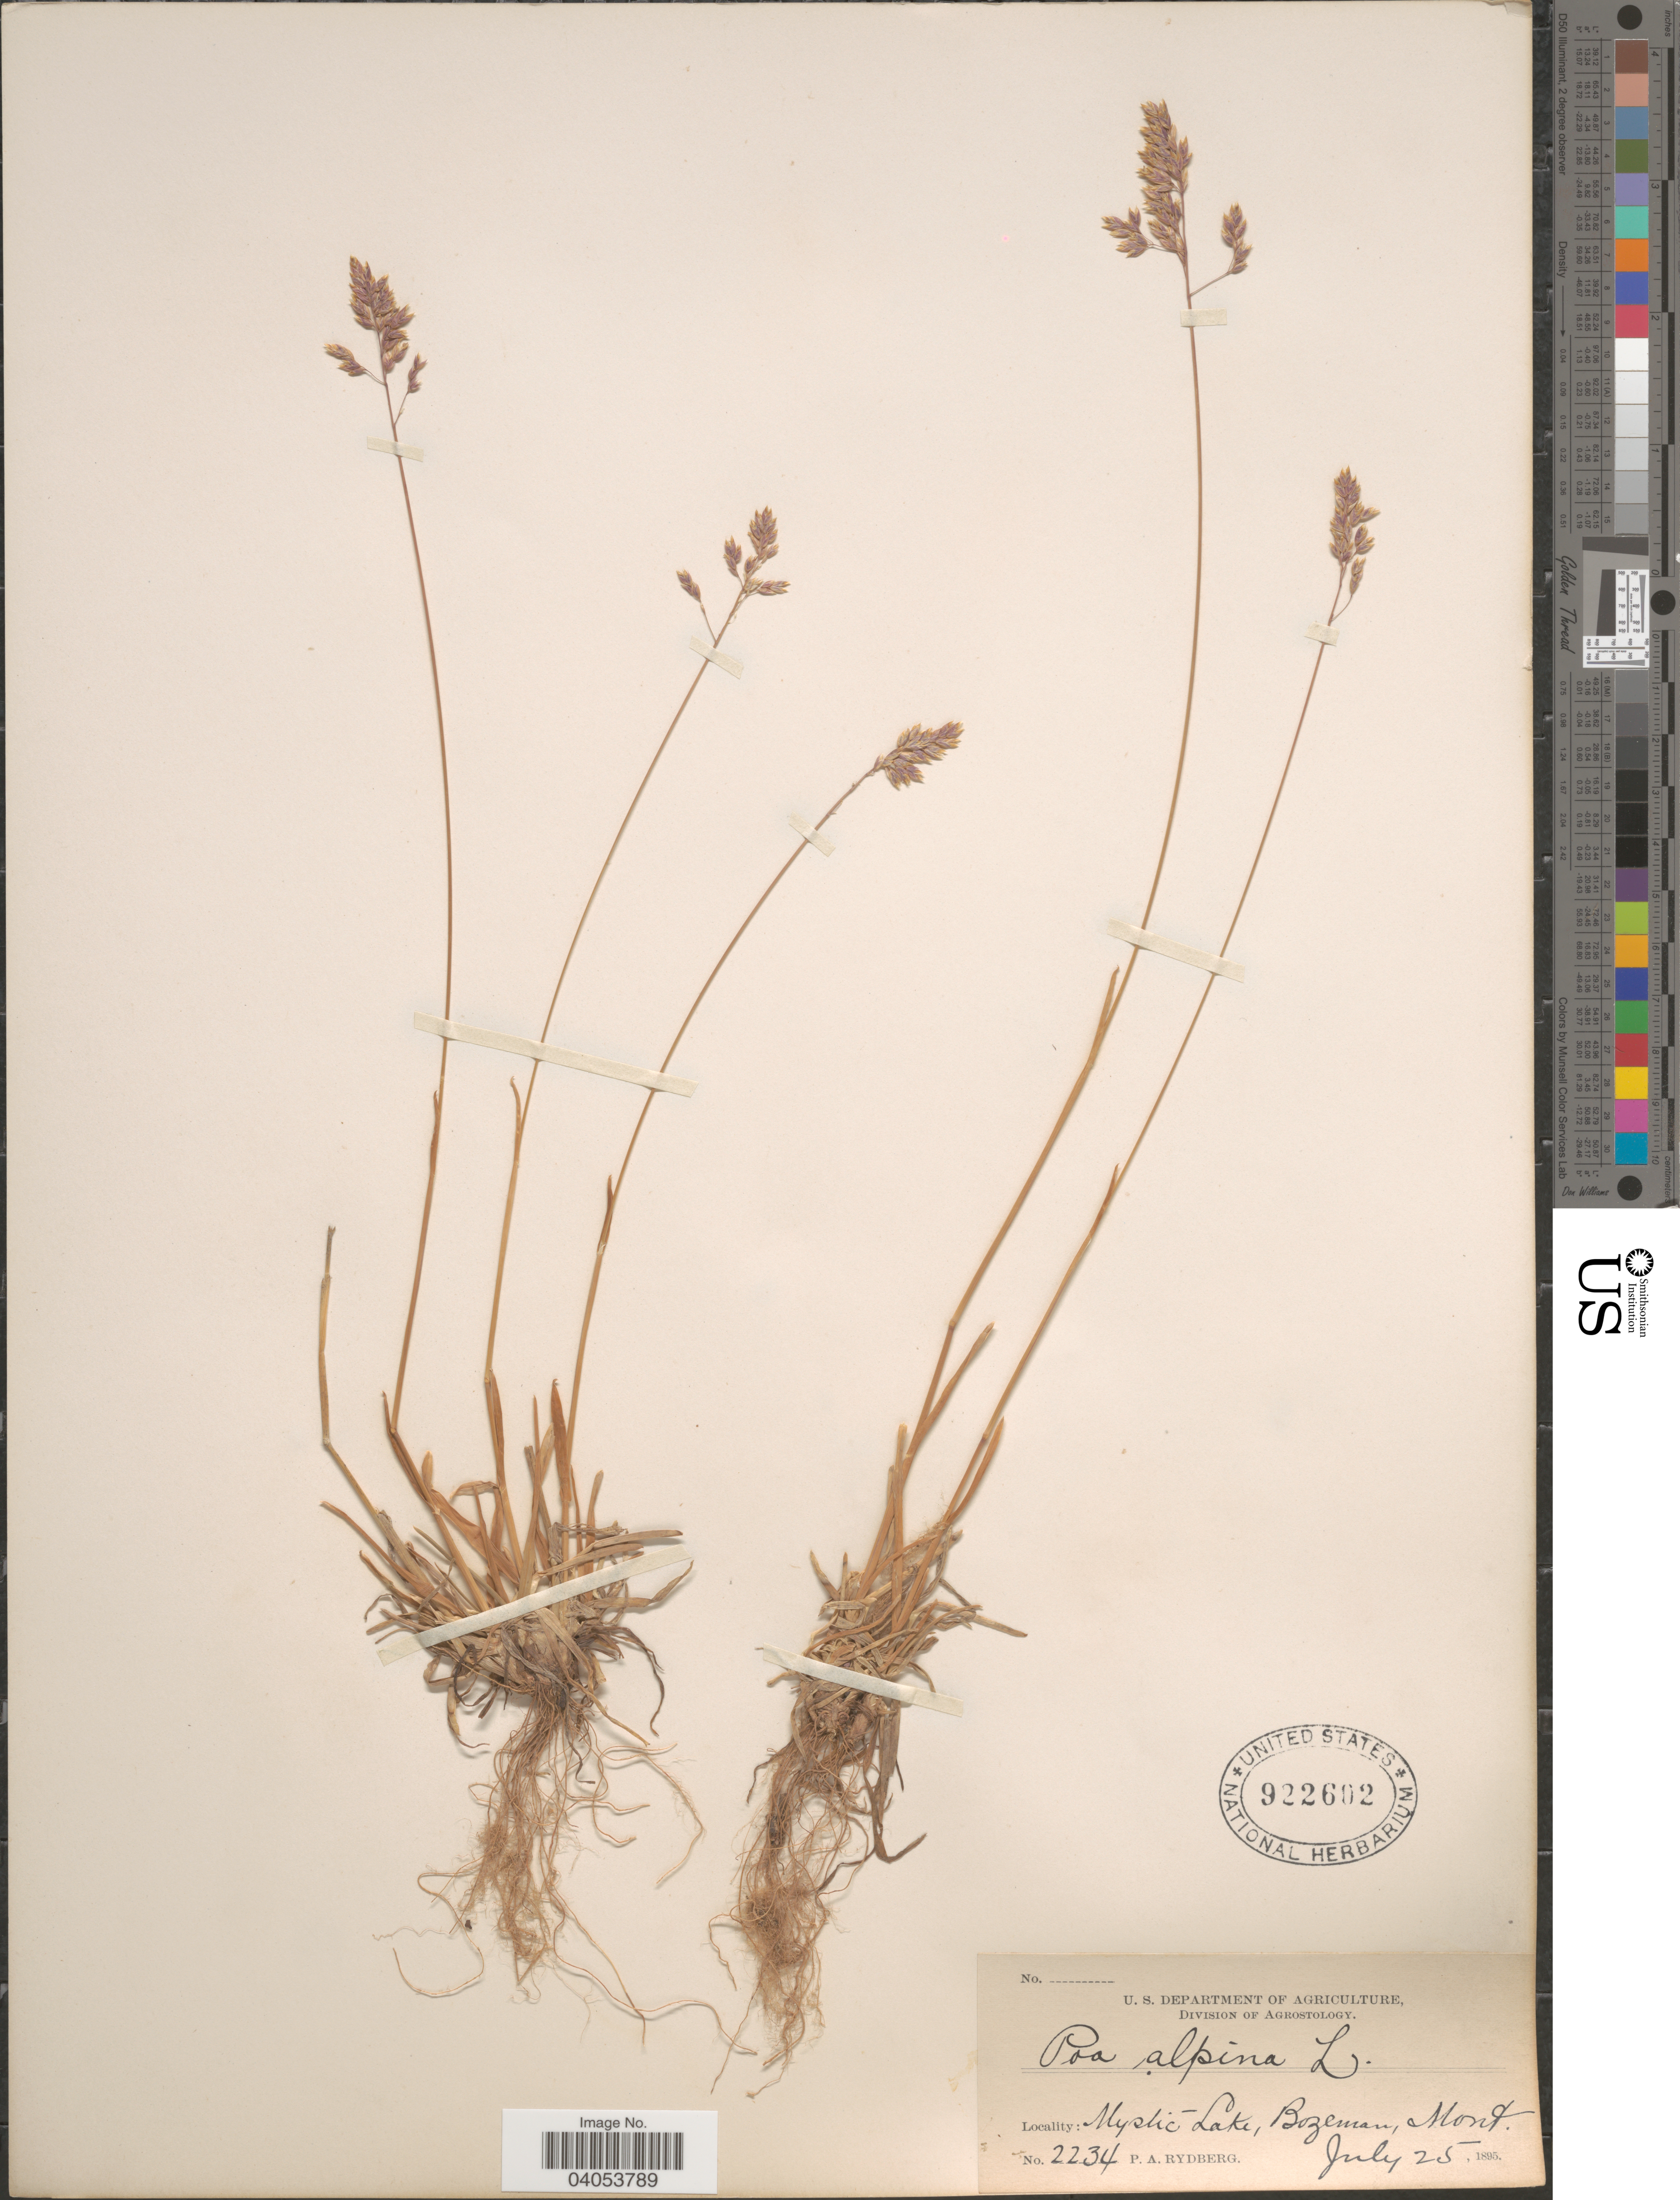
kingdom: Plantae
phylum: Tracheophyta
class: Liliopsida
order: Poales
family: Poaceae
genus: Poa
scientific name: Poa alpina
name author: L.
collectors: P. A. Rydberg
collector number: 2234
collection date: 1895-07-25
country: United States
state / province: Montana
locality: Mystic Lake, Bozeman.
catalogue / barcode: US 922602